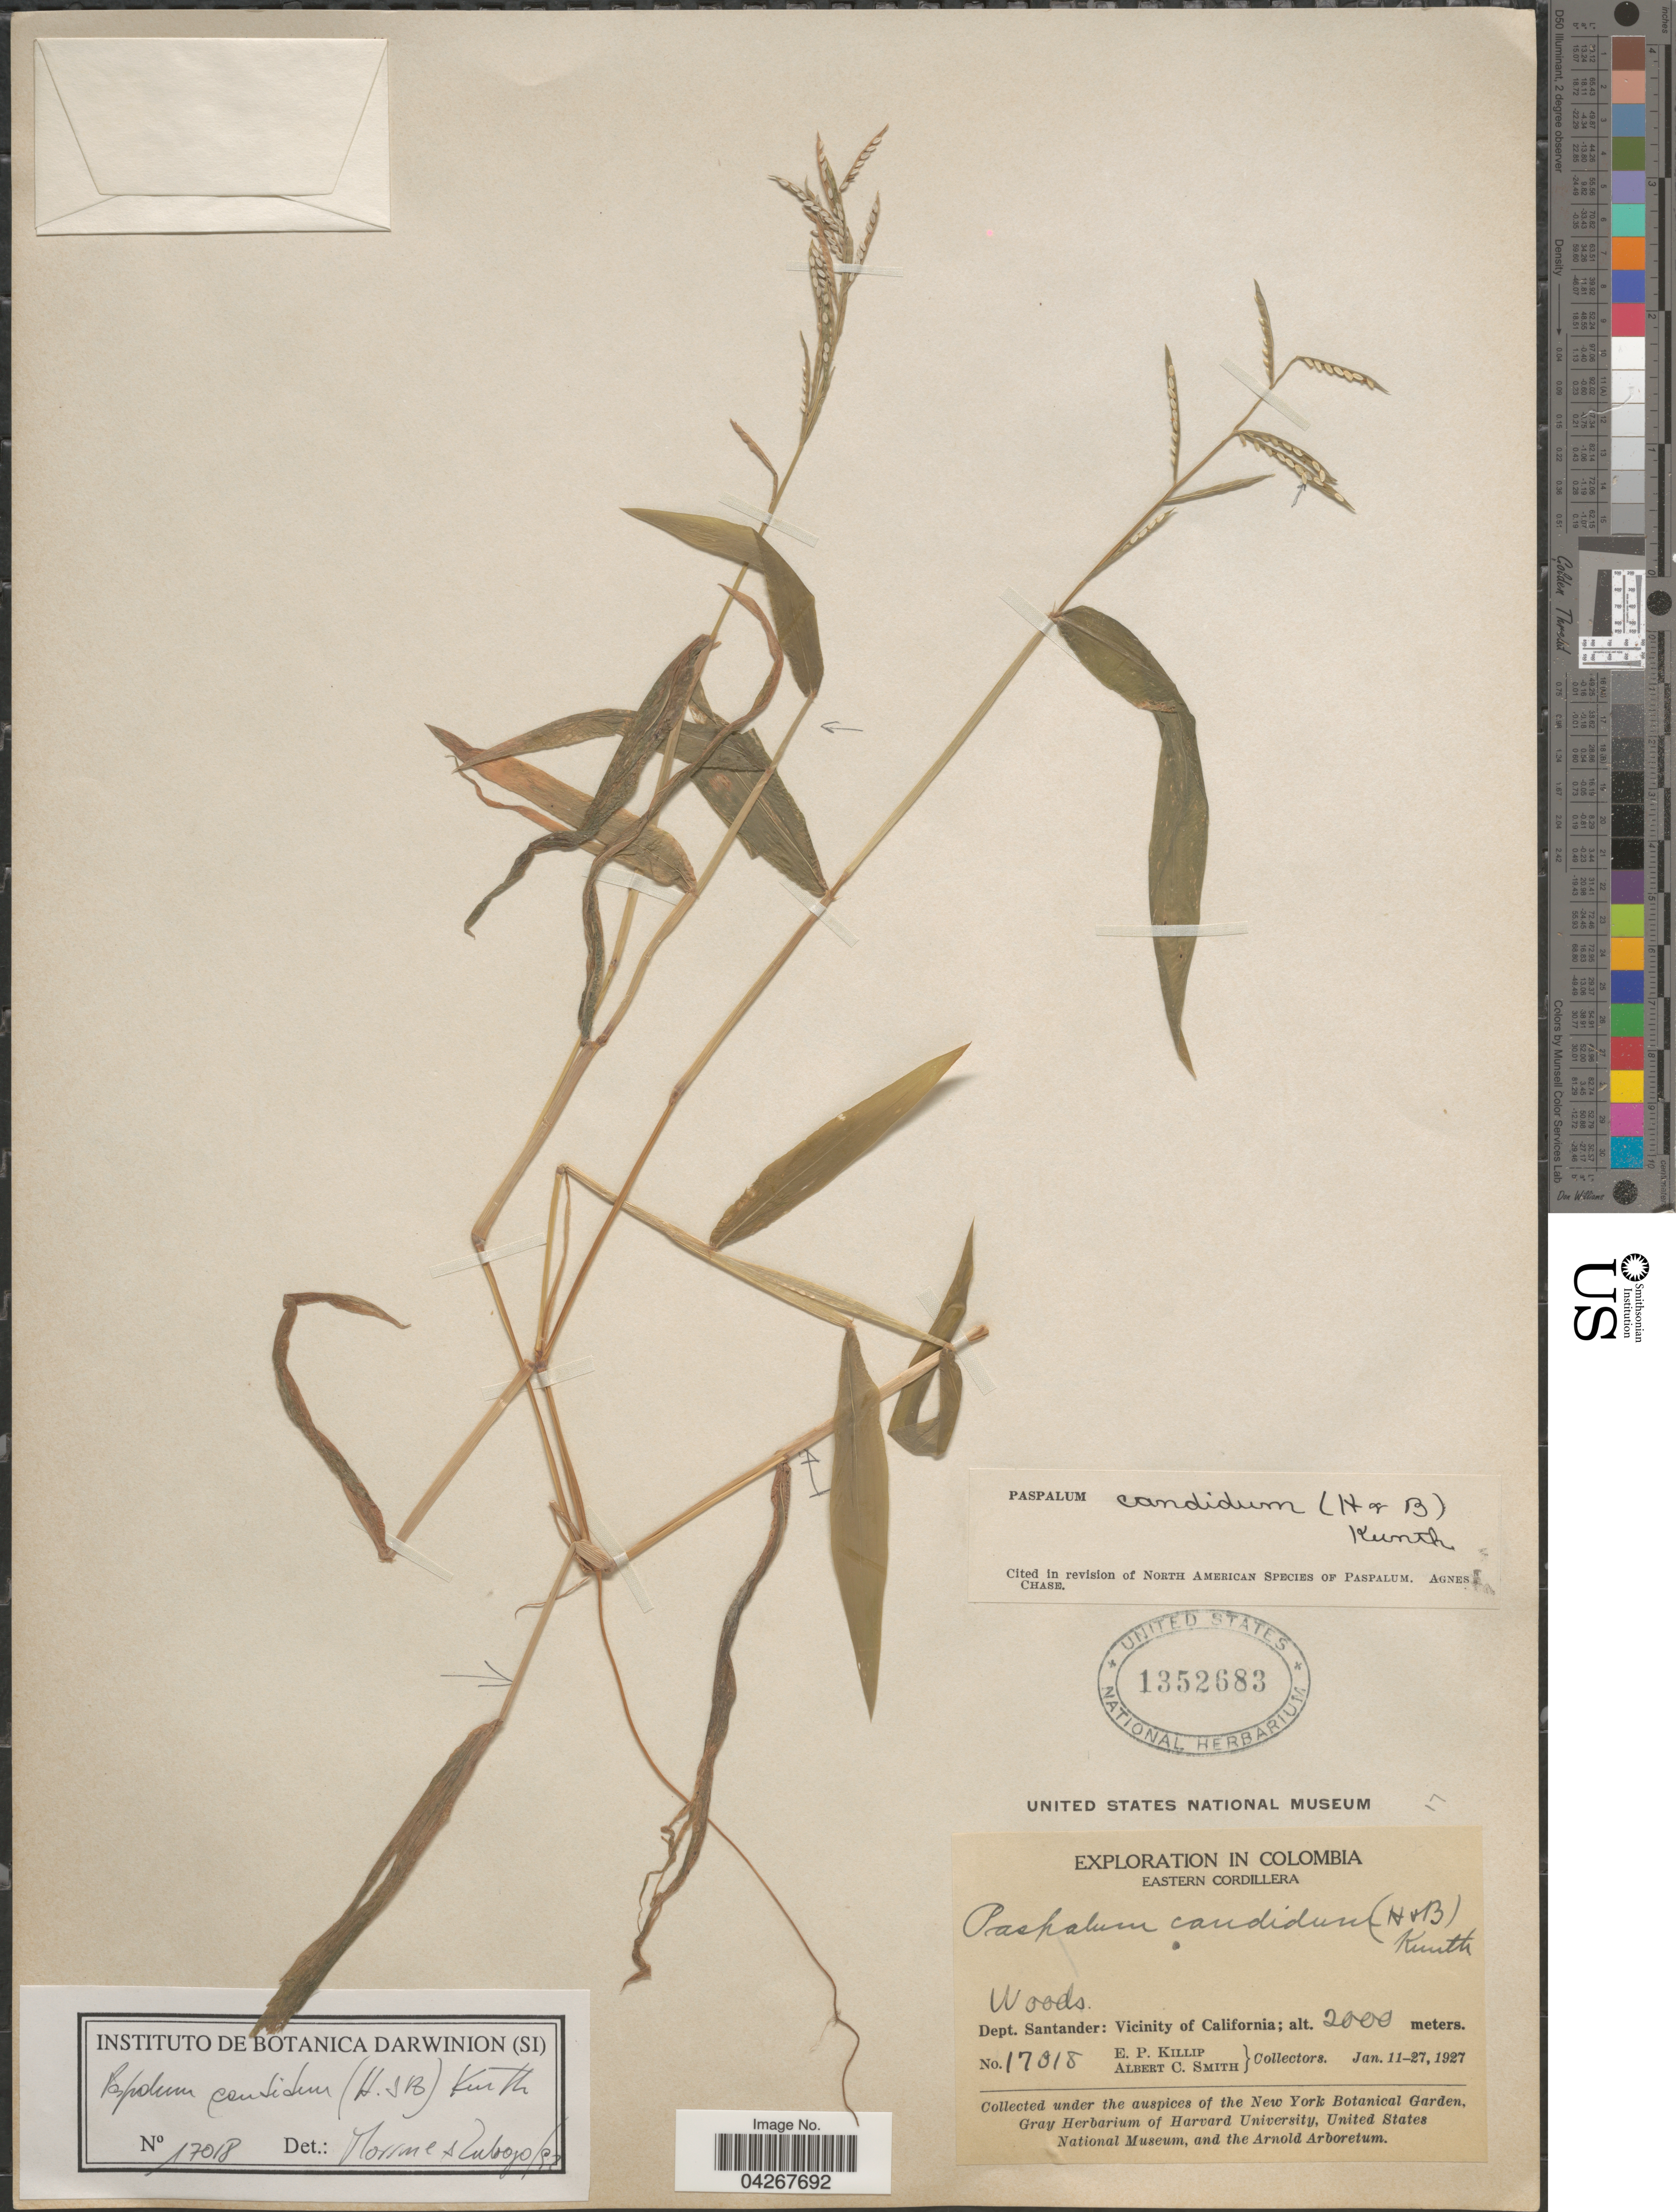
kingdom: Plantae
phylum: Tracheophyta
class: Liliopsida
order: Poales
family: Poaceae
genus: Paspalum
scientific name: Paspalum candidum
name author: (Humb. & Bonpl. ex Fleugge) Kunth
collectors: E. P. Killip & A. C. Smith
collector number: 17318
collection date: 1927-01-11/1927-01-27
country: Colombia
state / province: Santander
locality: Exploration in Colombia. Eastern Cordillera. Dept. Santander: Vicinity of California.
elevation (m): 2000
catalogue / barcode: US 1352683